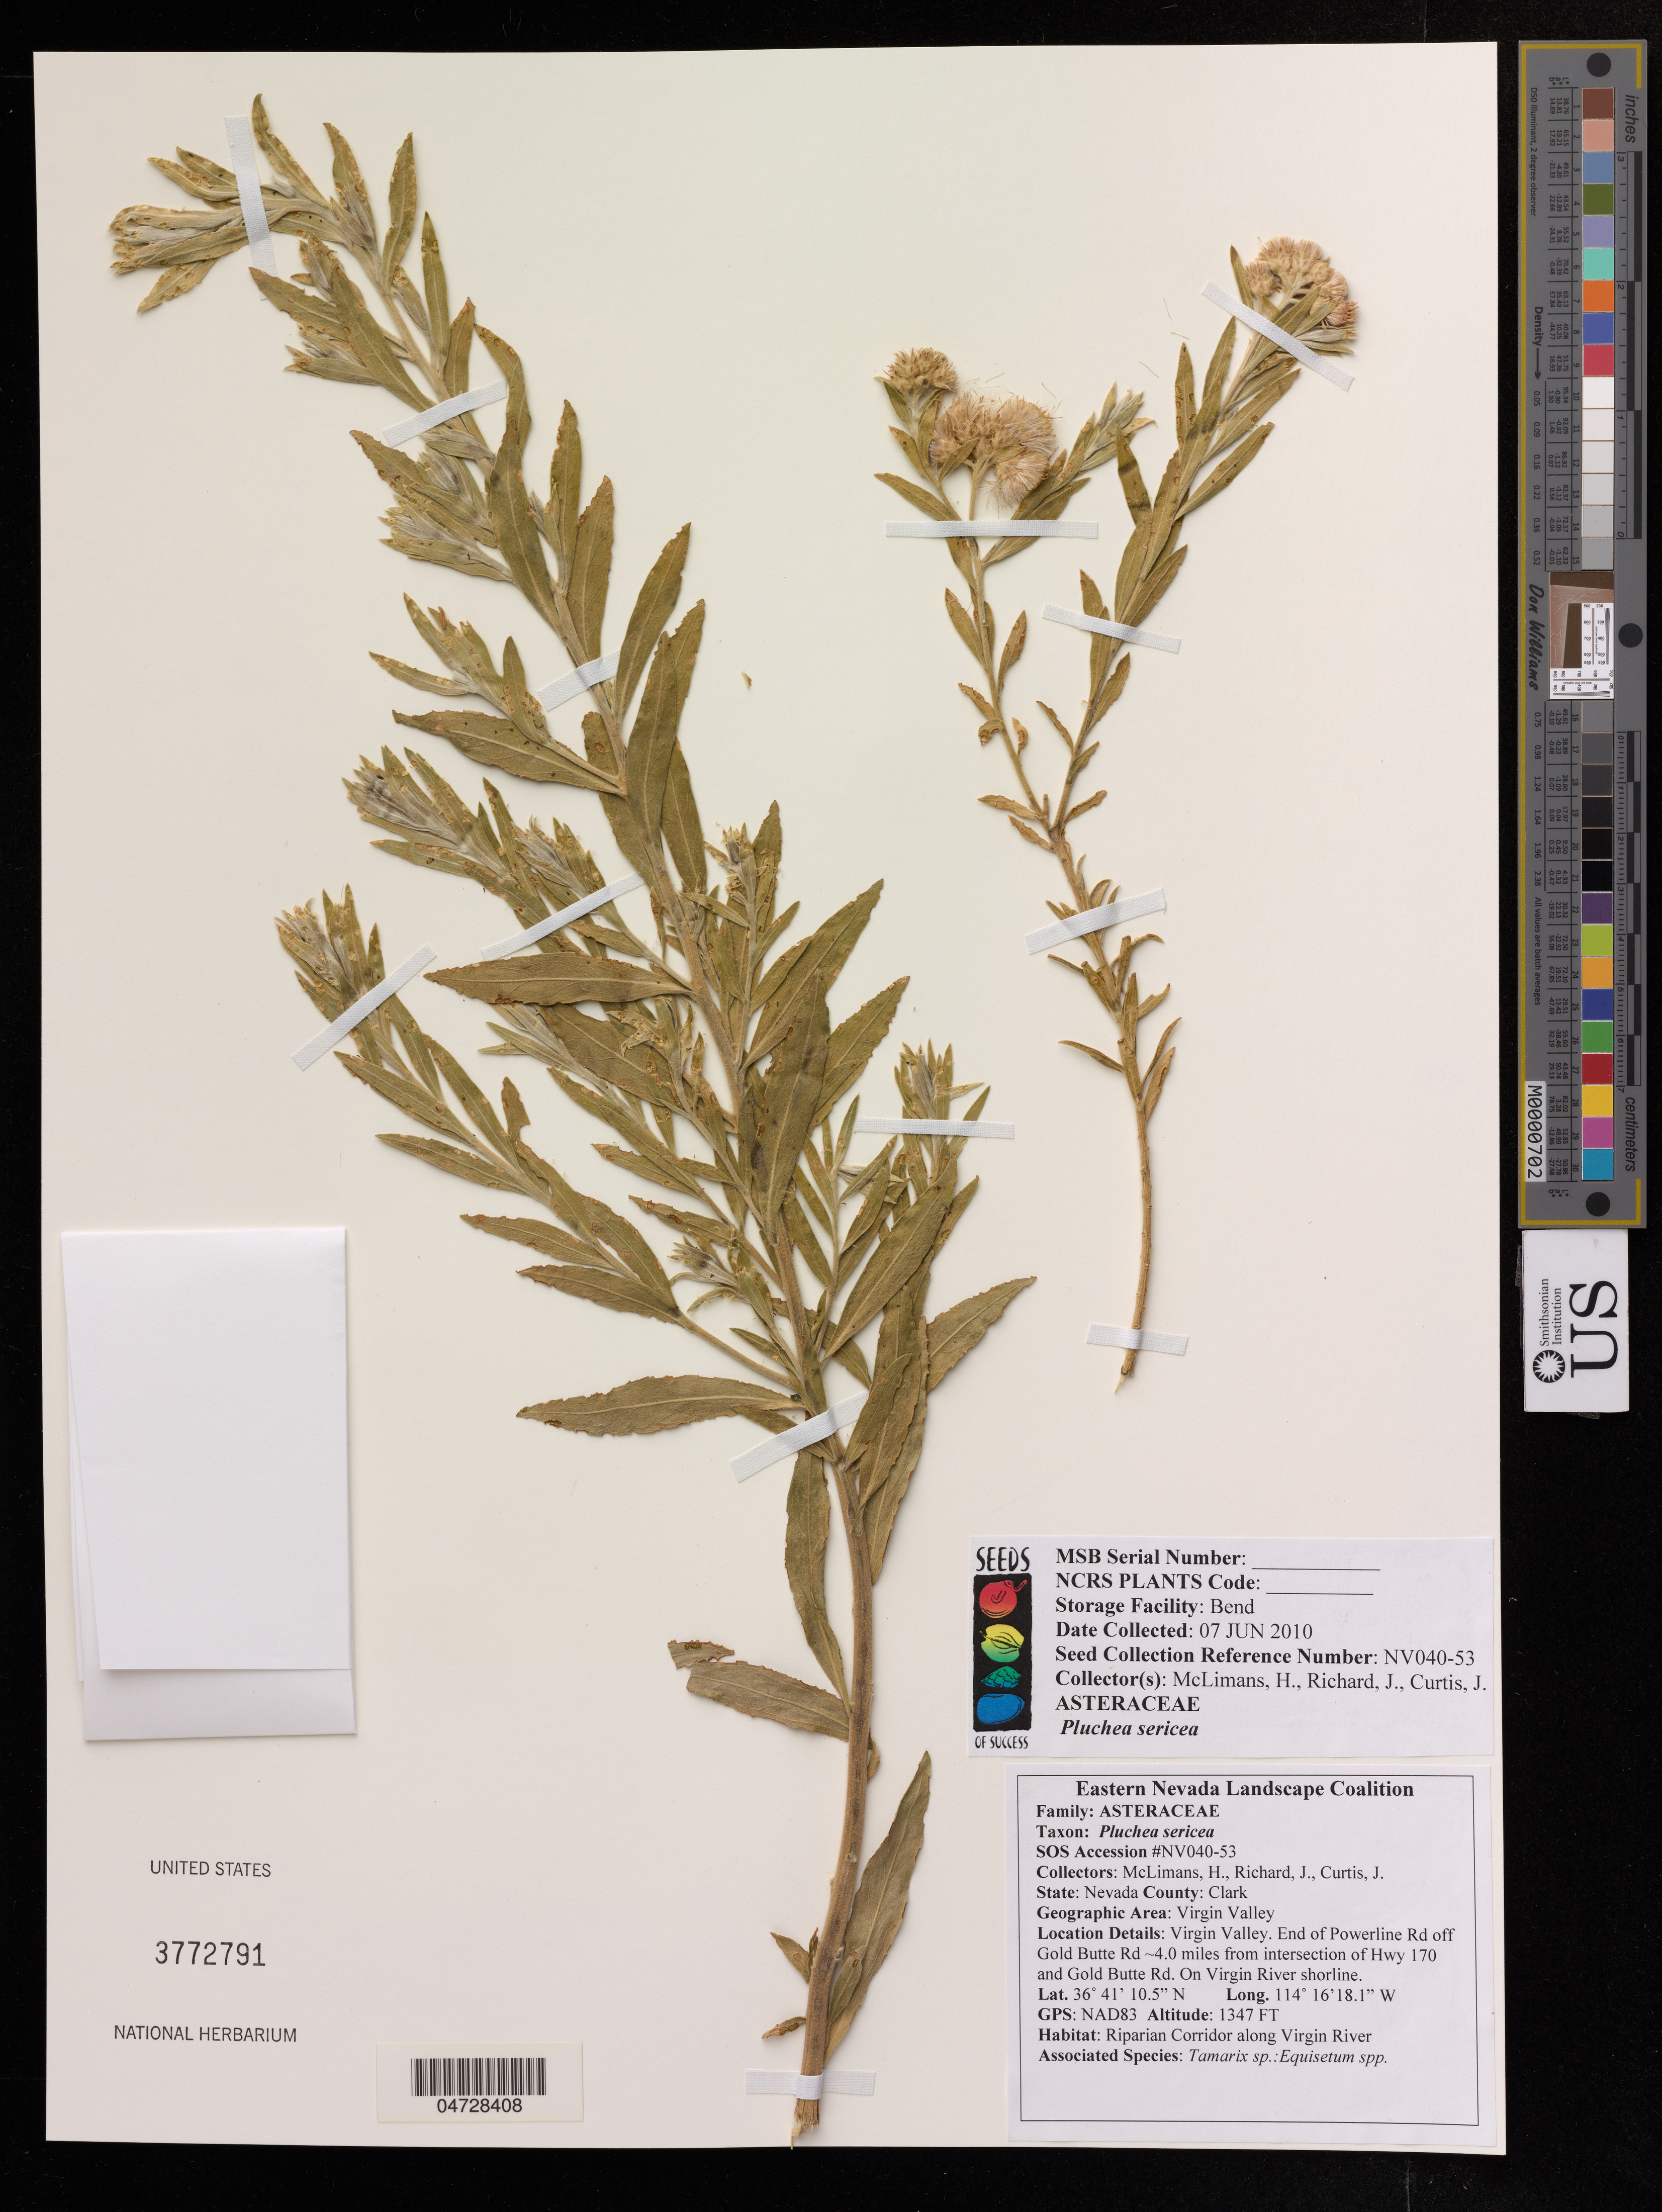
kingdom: Plantae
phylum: Tracheophyta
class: Magnoliopsida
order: Asterales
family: Asteraceae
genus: Pluchea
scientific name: Pluchea sericea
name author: (Nutt.) Coville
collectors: H. McLimans, J. Richards & J. Curtis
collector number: NV040-53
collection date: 2010-06-07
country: United States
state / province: Nevada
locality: County: Clark. Geographic Area: Virgin Valley. Virgin Valley. End of Powerline Rd off Gold Butte Rd~4.0 miles from intersection of Hwy 170 and Gold Butte Rd. On Virgin River shoreline.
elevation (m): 411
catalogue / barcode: US 3772791